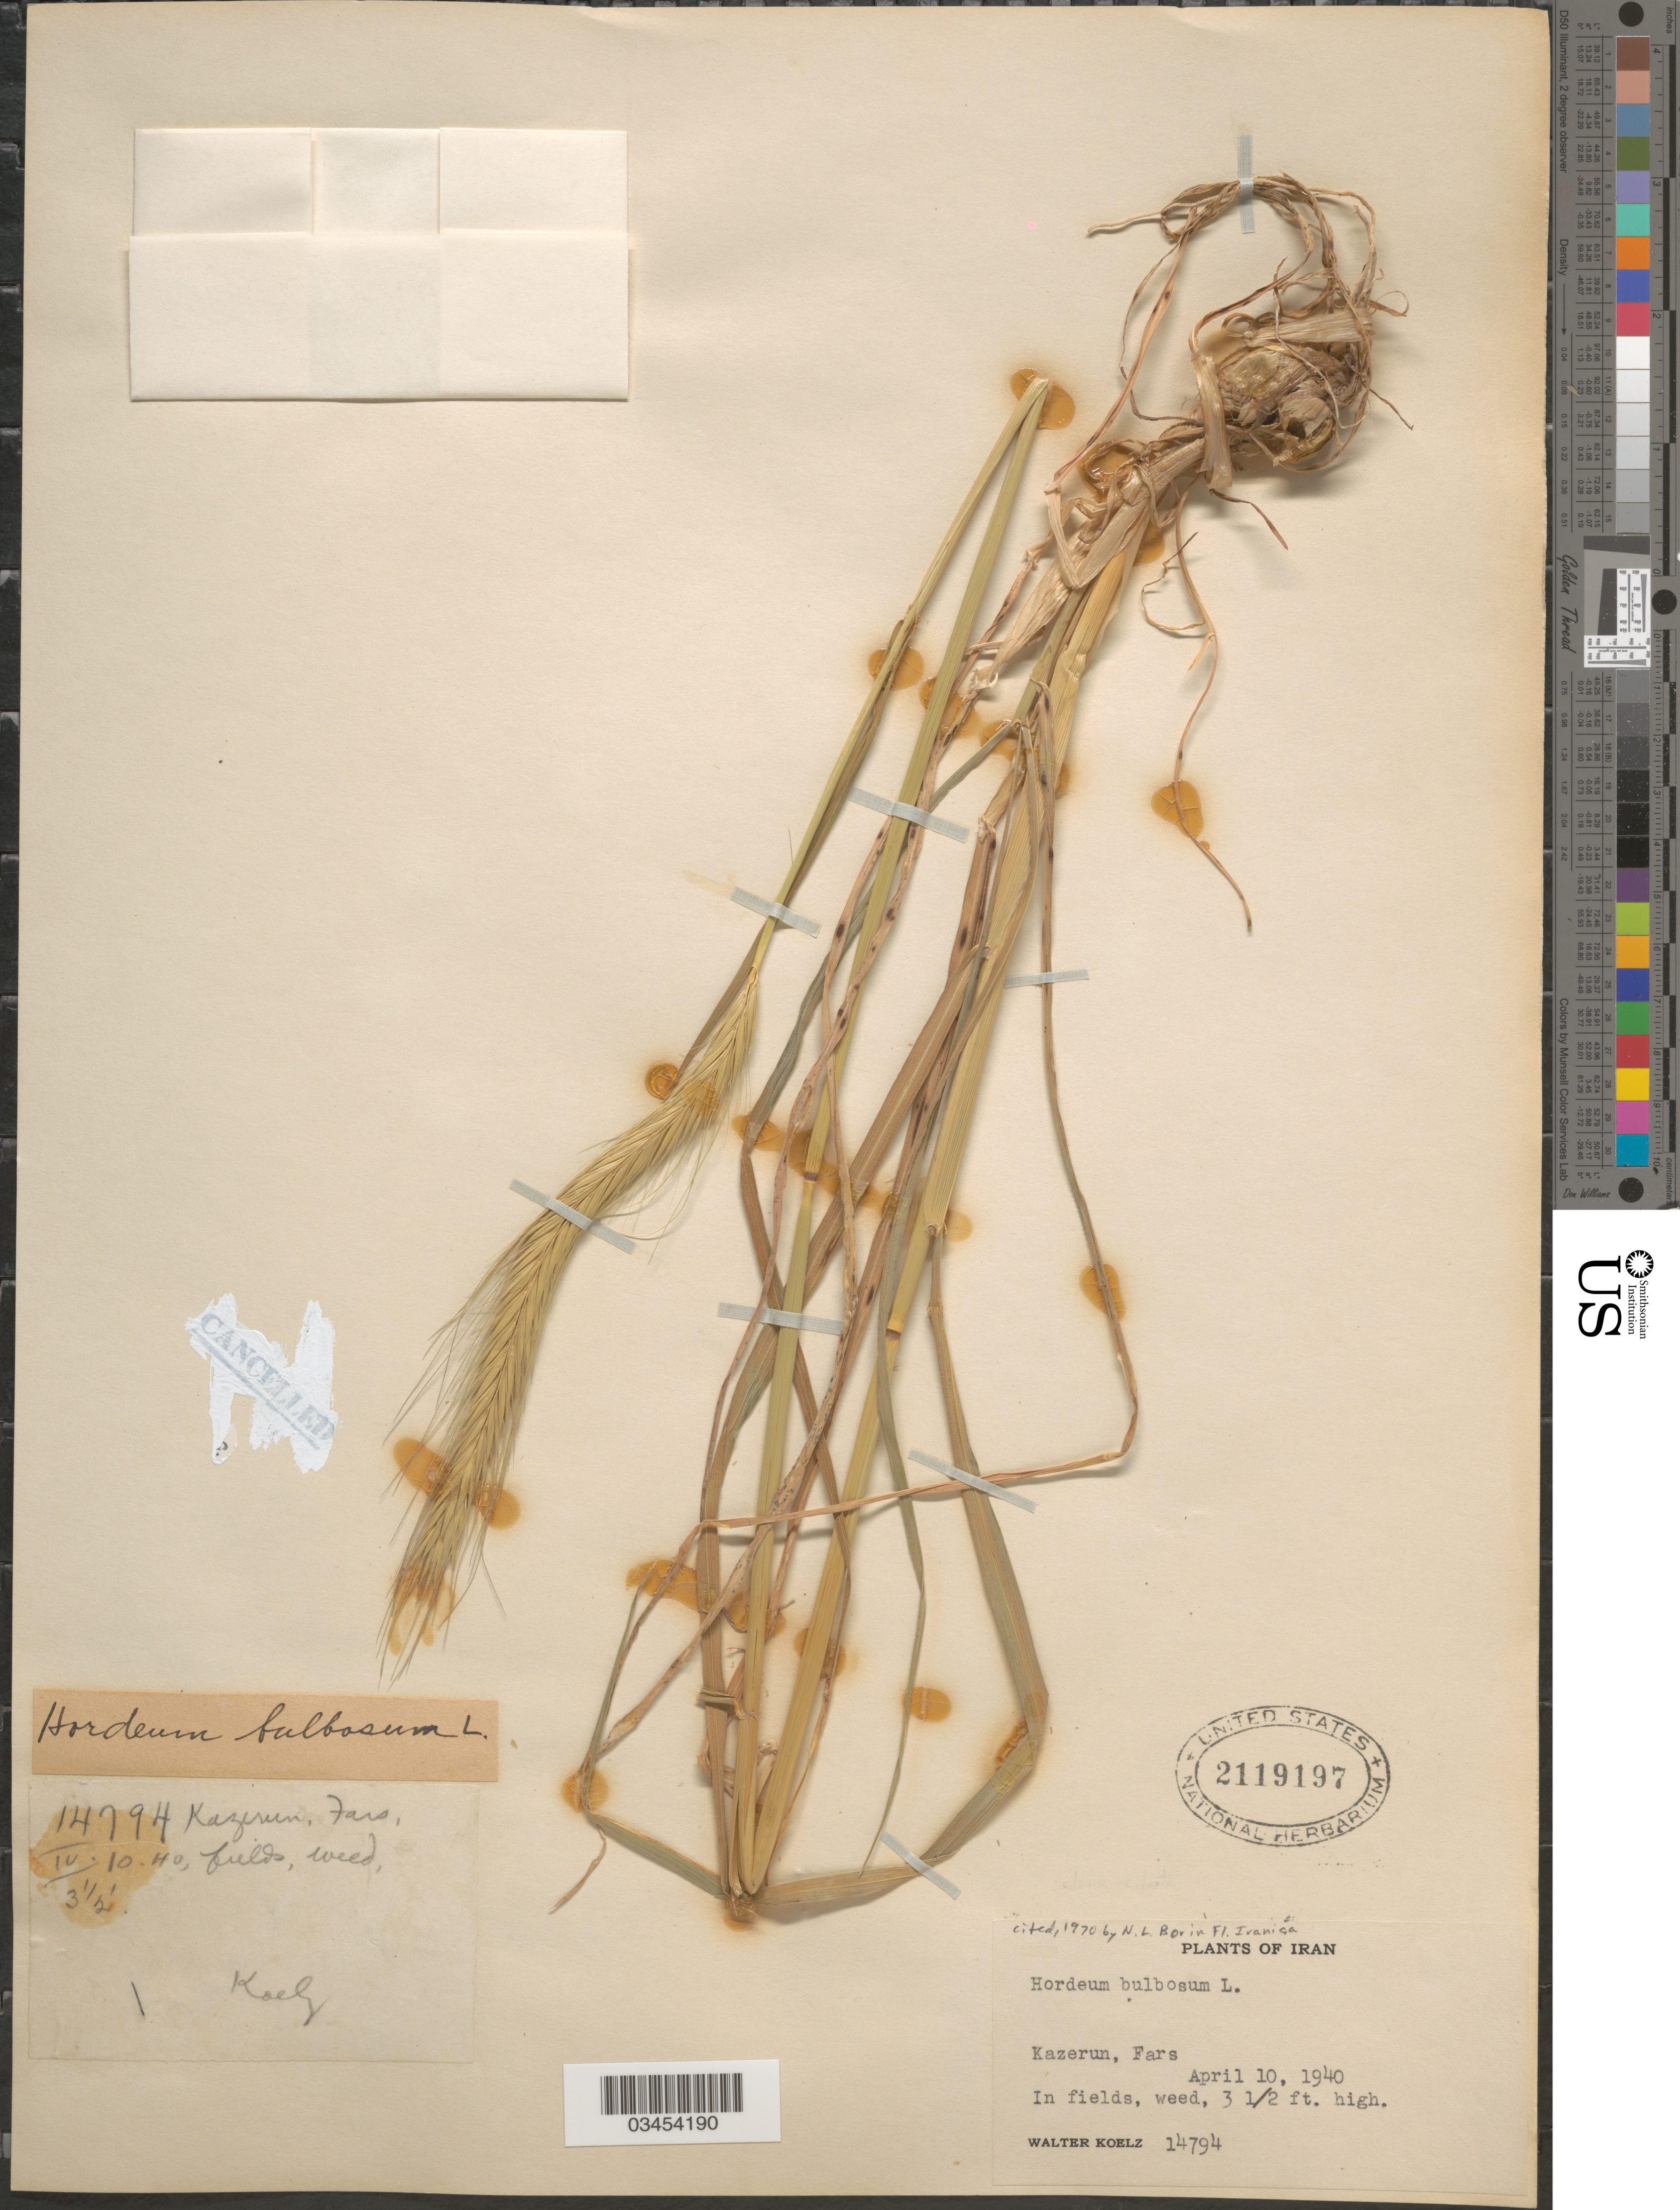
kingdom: Plantae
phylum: Tracheophyta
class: Liliopsida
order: Poales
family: Poaceae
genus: Hordeum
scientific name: Hordeum bulbosum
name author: L.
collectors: W. N. Koelz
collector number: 14794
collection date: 1940-04-10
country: Iran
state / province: Fars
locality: Kazerun.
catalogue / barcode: US 2119197